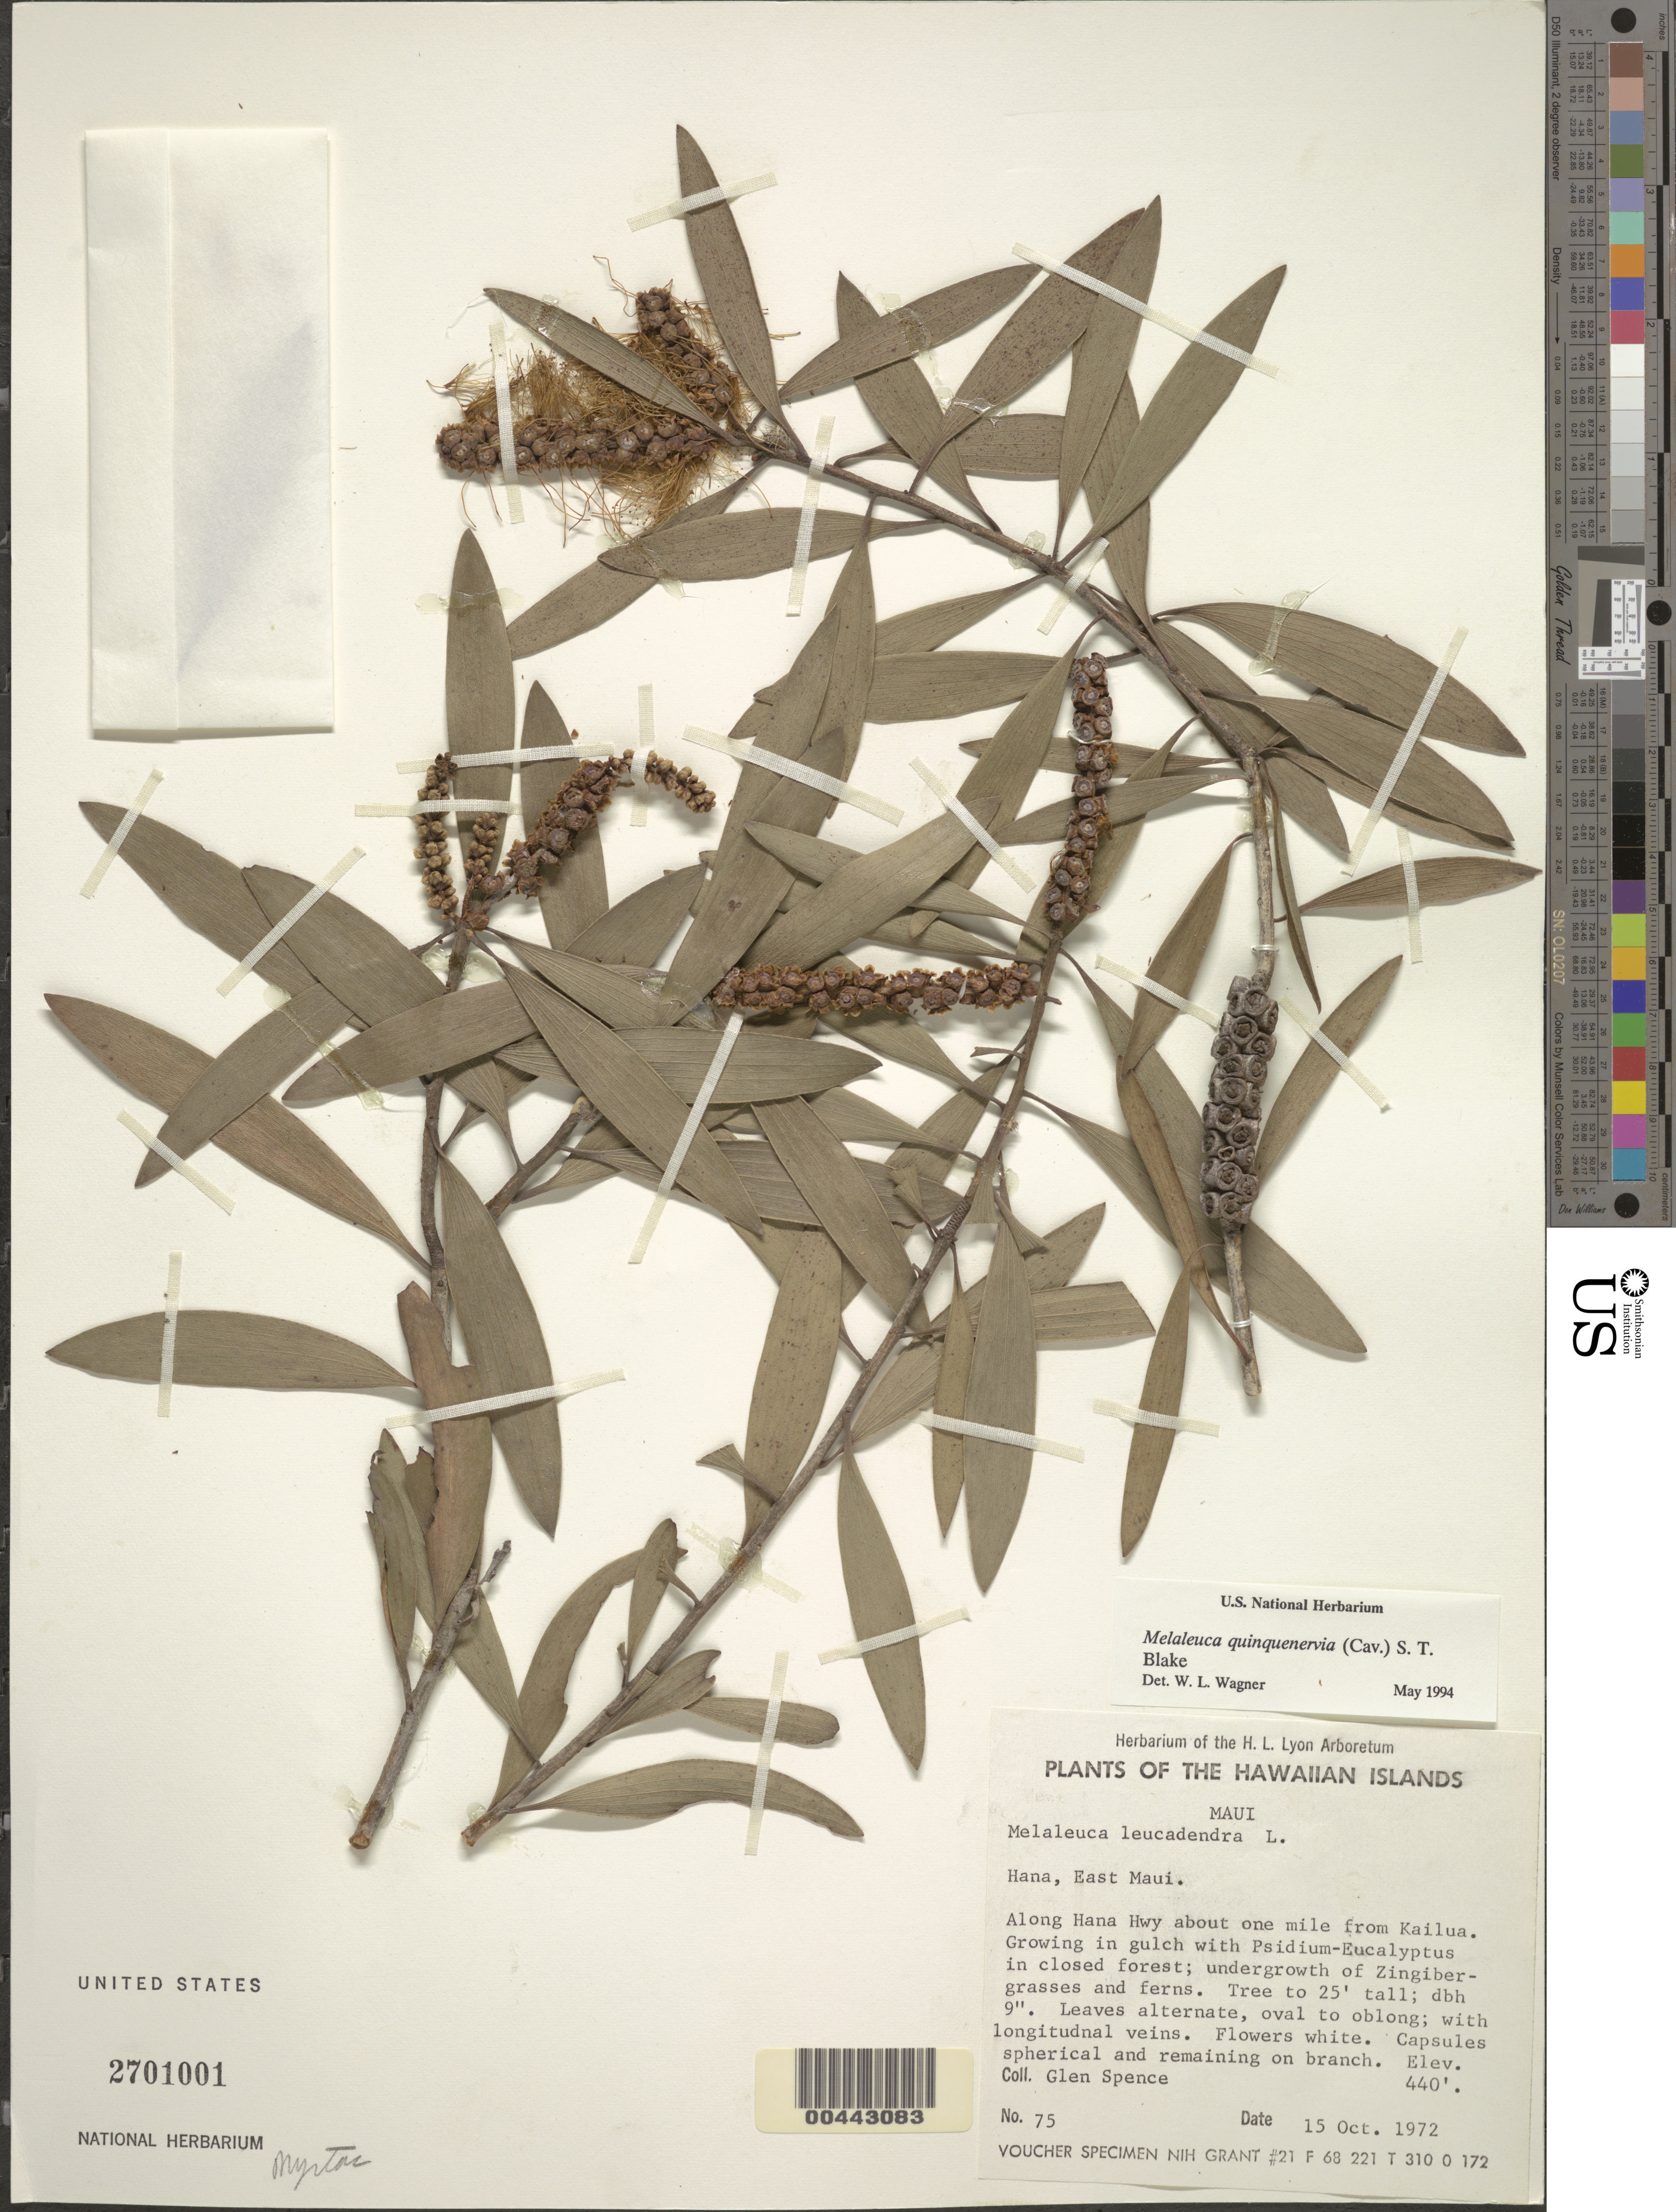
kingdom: Plantae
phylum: Tracheophyta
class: Magnoliopsida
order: Myrtales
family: Myrtaceae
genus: Melaleuca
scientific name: Melaleuca quinquenervia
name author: (Cav.) S.T. Blake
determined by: Wagner, W. L., (BOT), Smithsonian Institution - National Museum of Natural History (UNITED STATES)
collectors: G. Spence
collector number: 75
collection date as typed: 15 Oct 1972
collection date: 1972-10-15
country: United States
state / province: Hawaii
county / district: Maui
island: Maui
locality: Hana, East Maui, along Hana Highway about one mile from Kailua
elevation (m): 134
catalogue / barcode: US 2701001